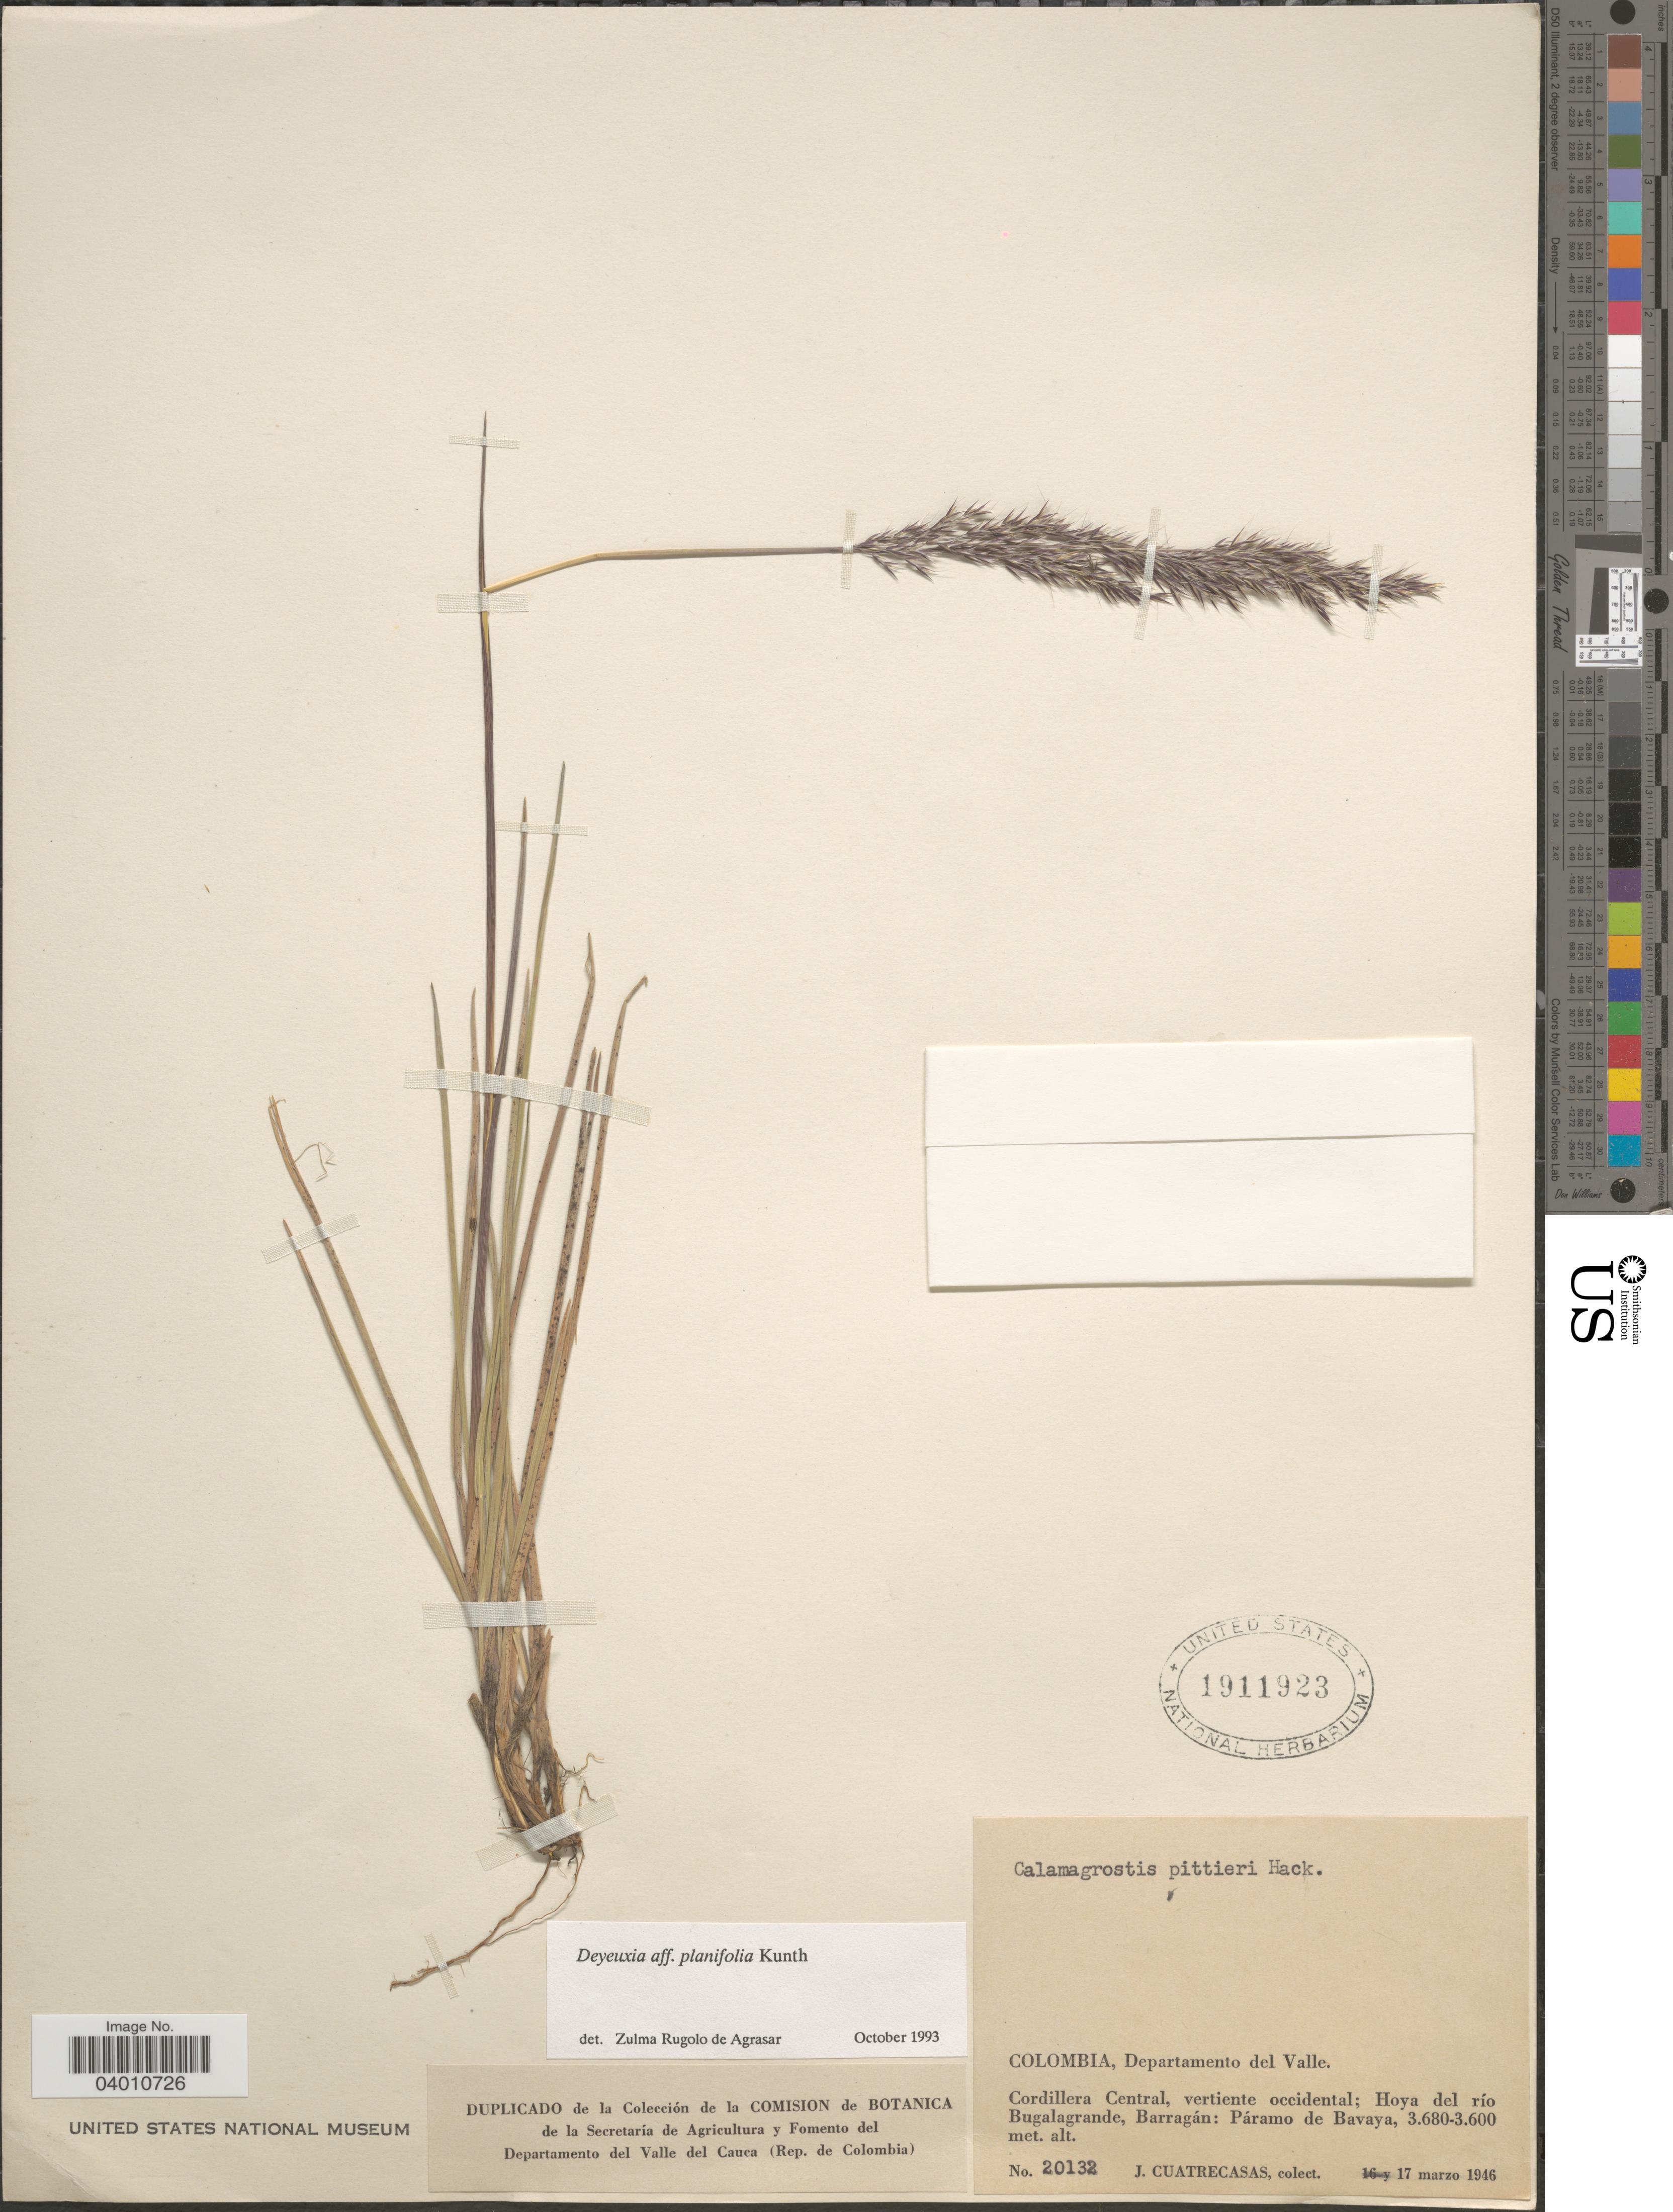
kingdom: Plantae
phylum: Tracheophyta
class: Liliopsida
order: Poales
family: Poaceae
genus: Peyritschia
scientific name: Peyritschia planifolia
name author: (Kunth) P.M. Peterson et al.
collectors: J. Cuatrecasas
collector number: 20132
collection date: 1946-03-17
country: Colombia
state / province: Valle del Cauca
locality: Departamento del Valle. Cordillera Central, vertiente occidental; Hoya del río Bugalagrande, Barragán: Páramo de Bavaya.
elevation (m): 3600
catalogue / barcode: US 1911923